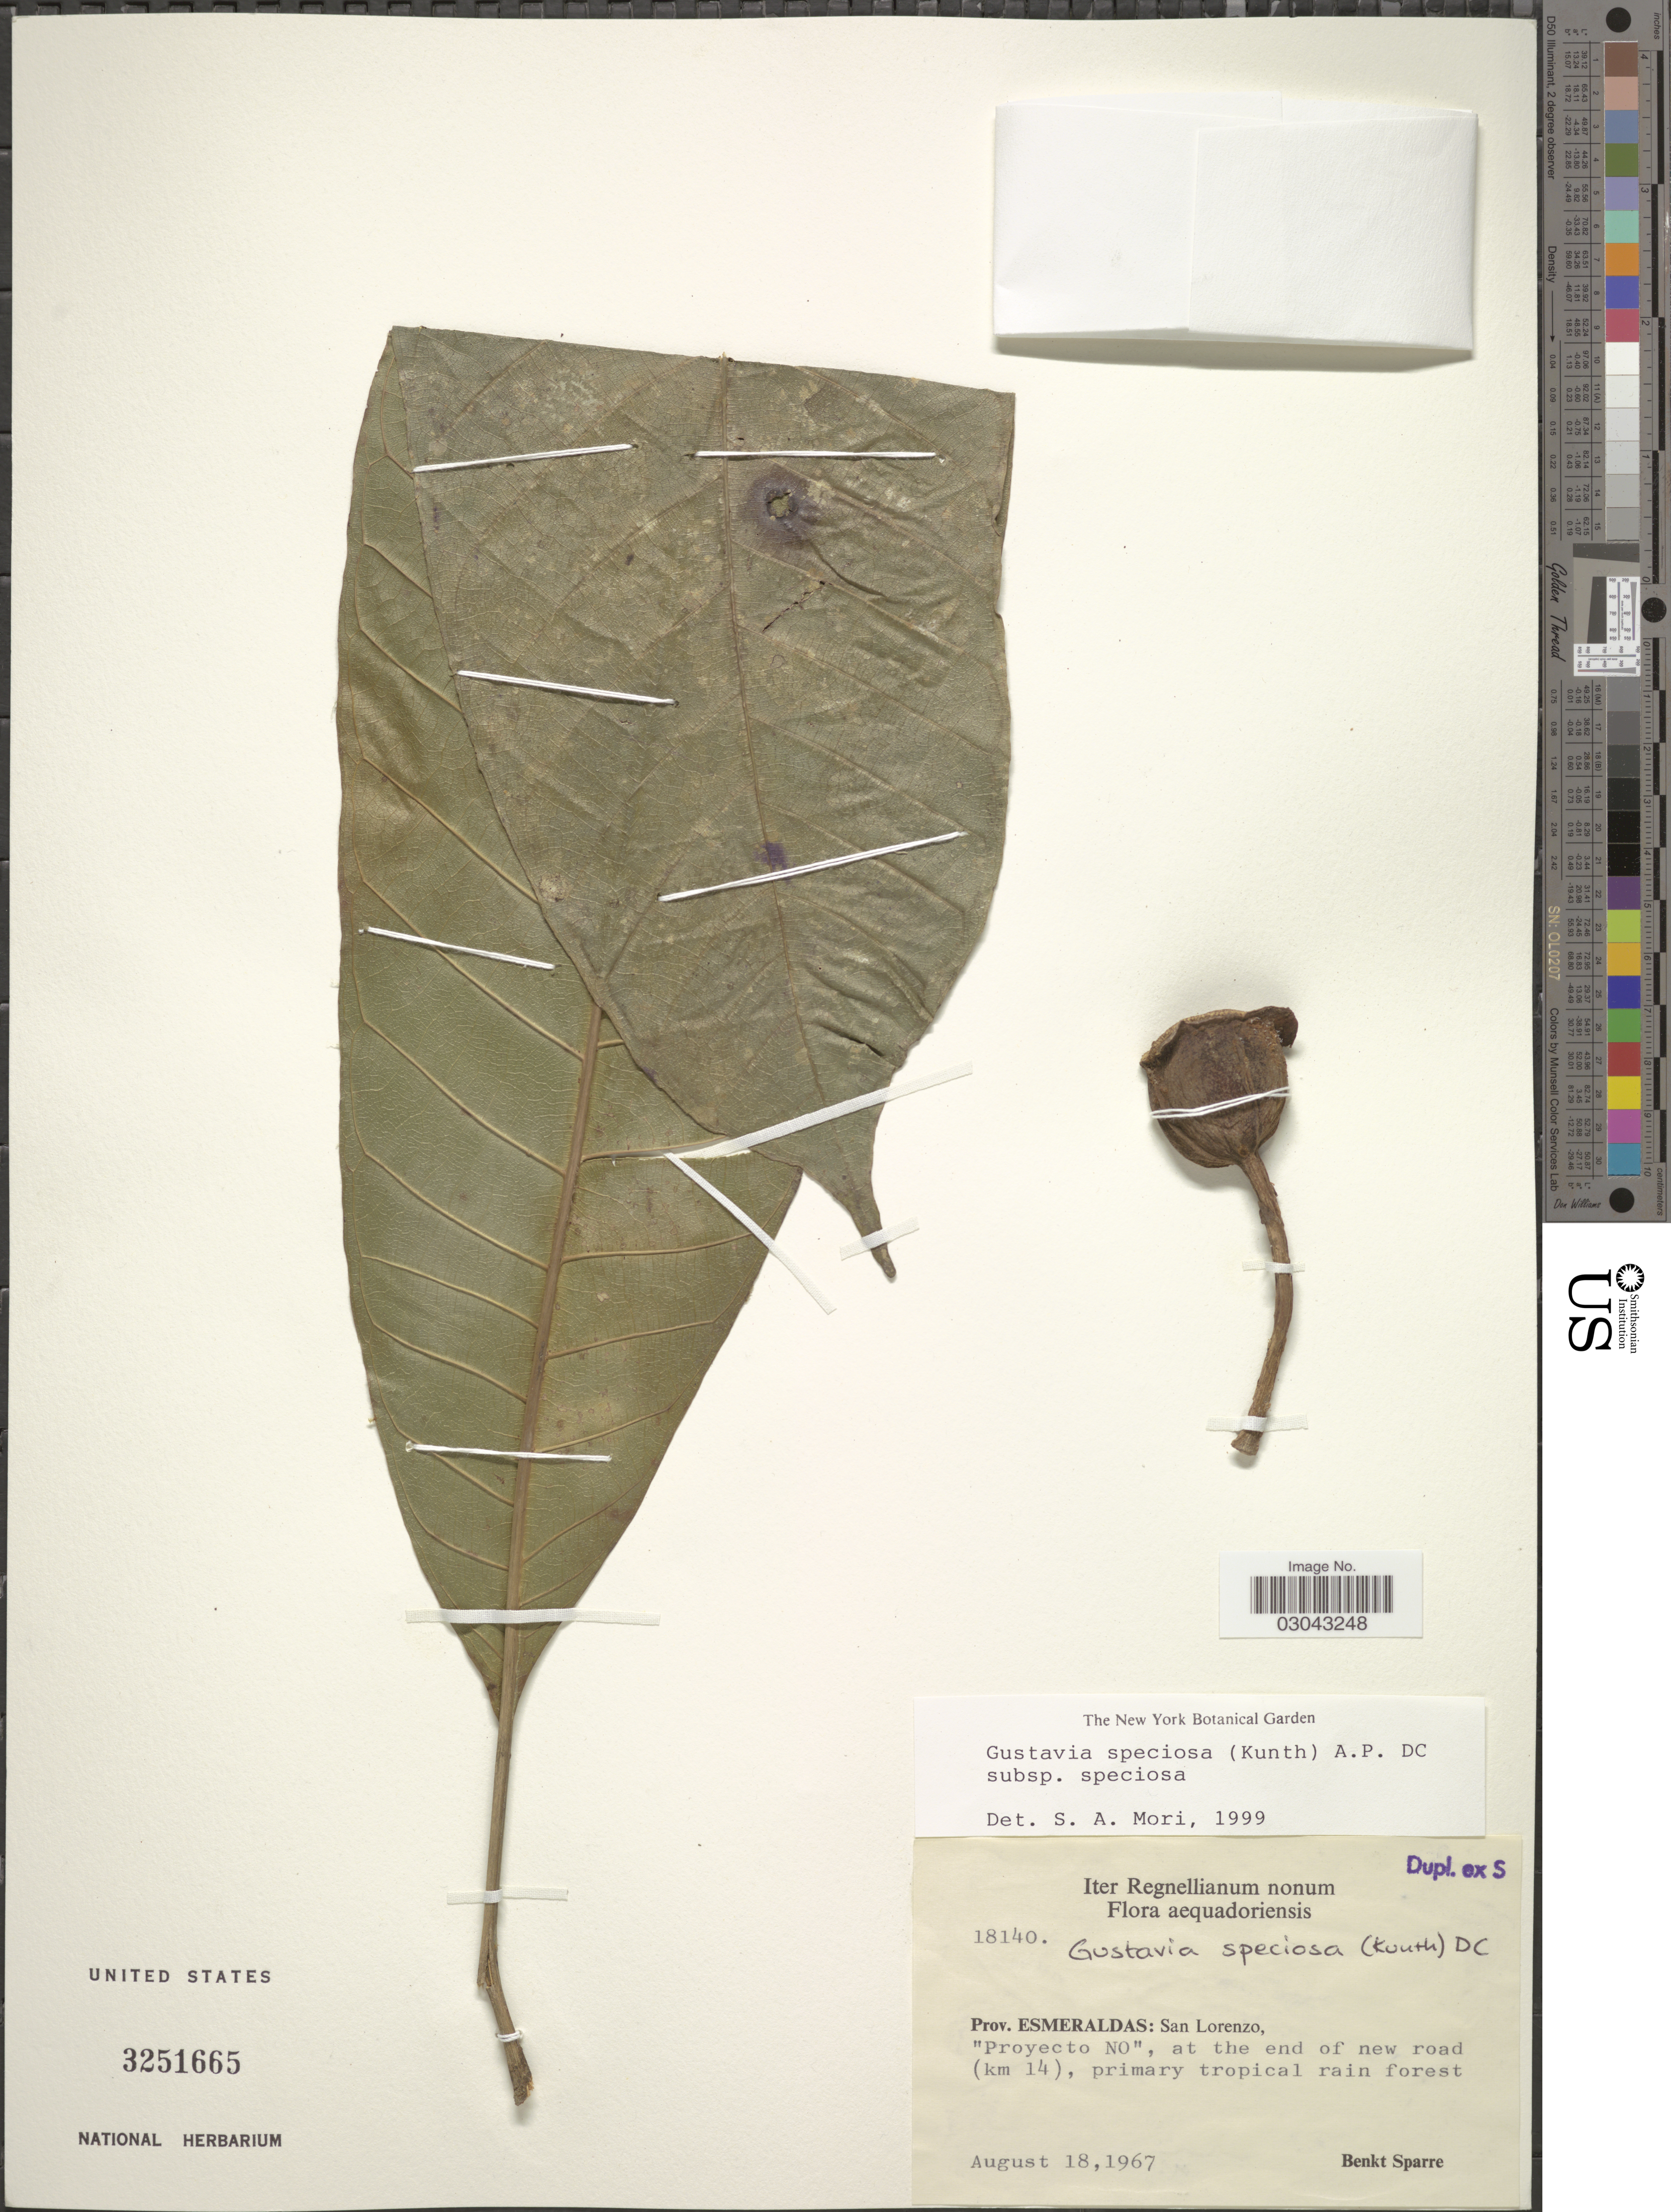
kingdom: Plantae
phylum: Tracheophyta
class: Magnoliopsida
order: Ericales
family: Lecythidaceae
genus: Gustavia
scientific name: Gustavia speciosa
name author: (Kunth) DC.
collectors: B. Sparre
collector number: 18140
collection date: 1967-08-18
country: Ecuador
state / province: Esmeraldas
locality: San Lorenzo, "Proyecto NO", at the end of new road (km 14), primary tropical rain forest.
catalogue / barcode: US 3251665